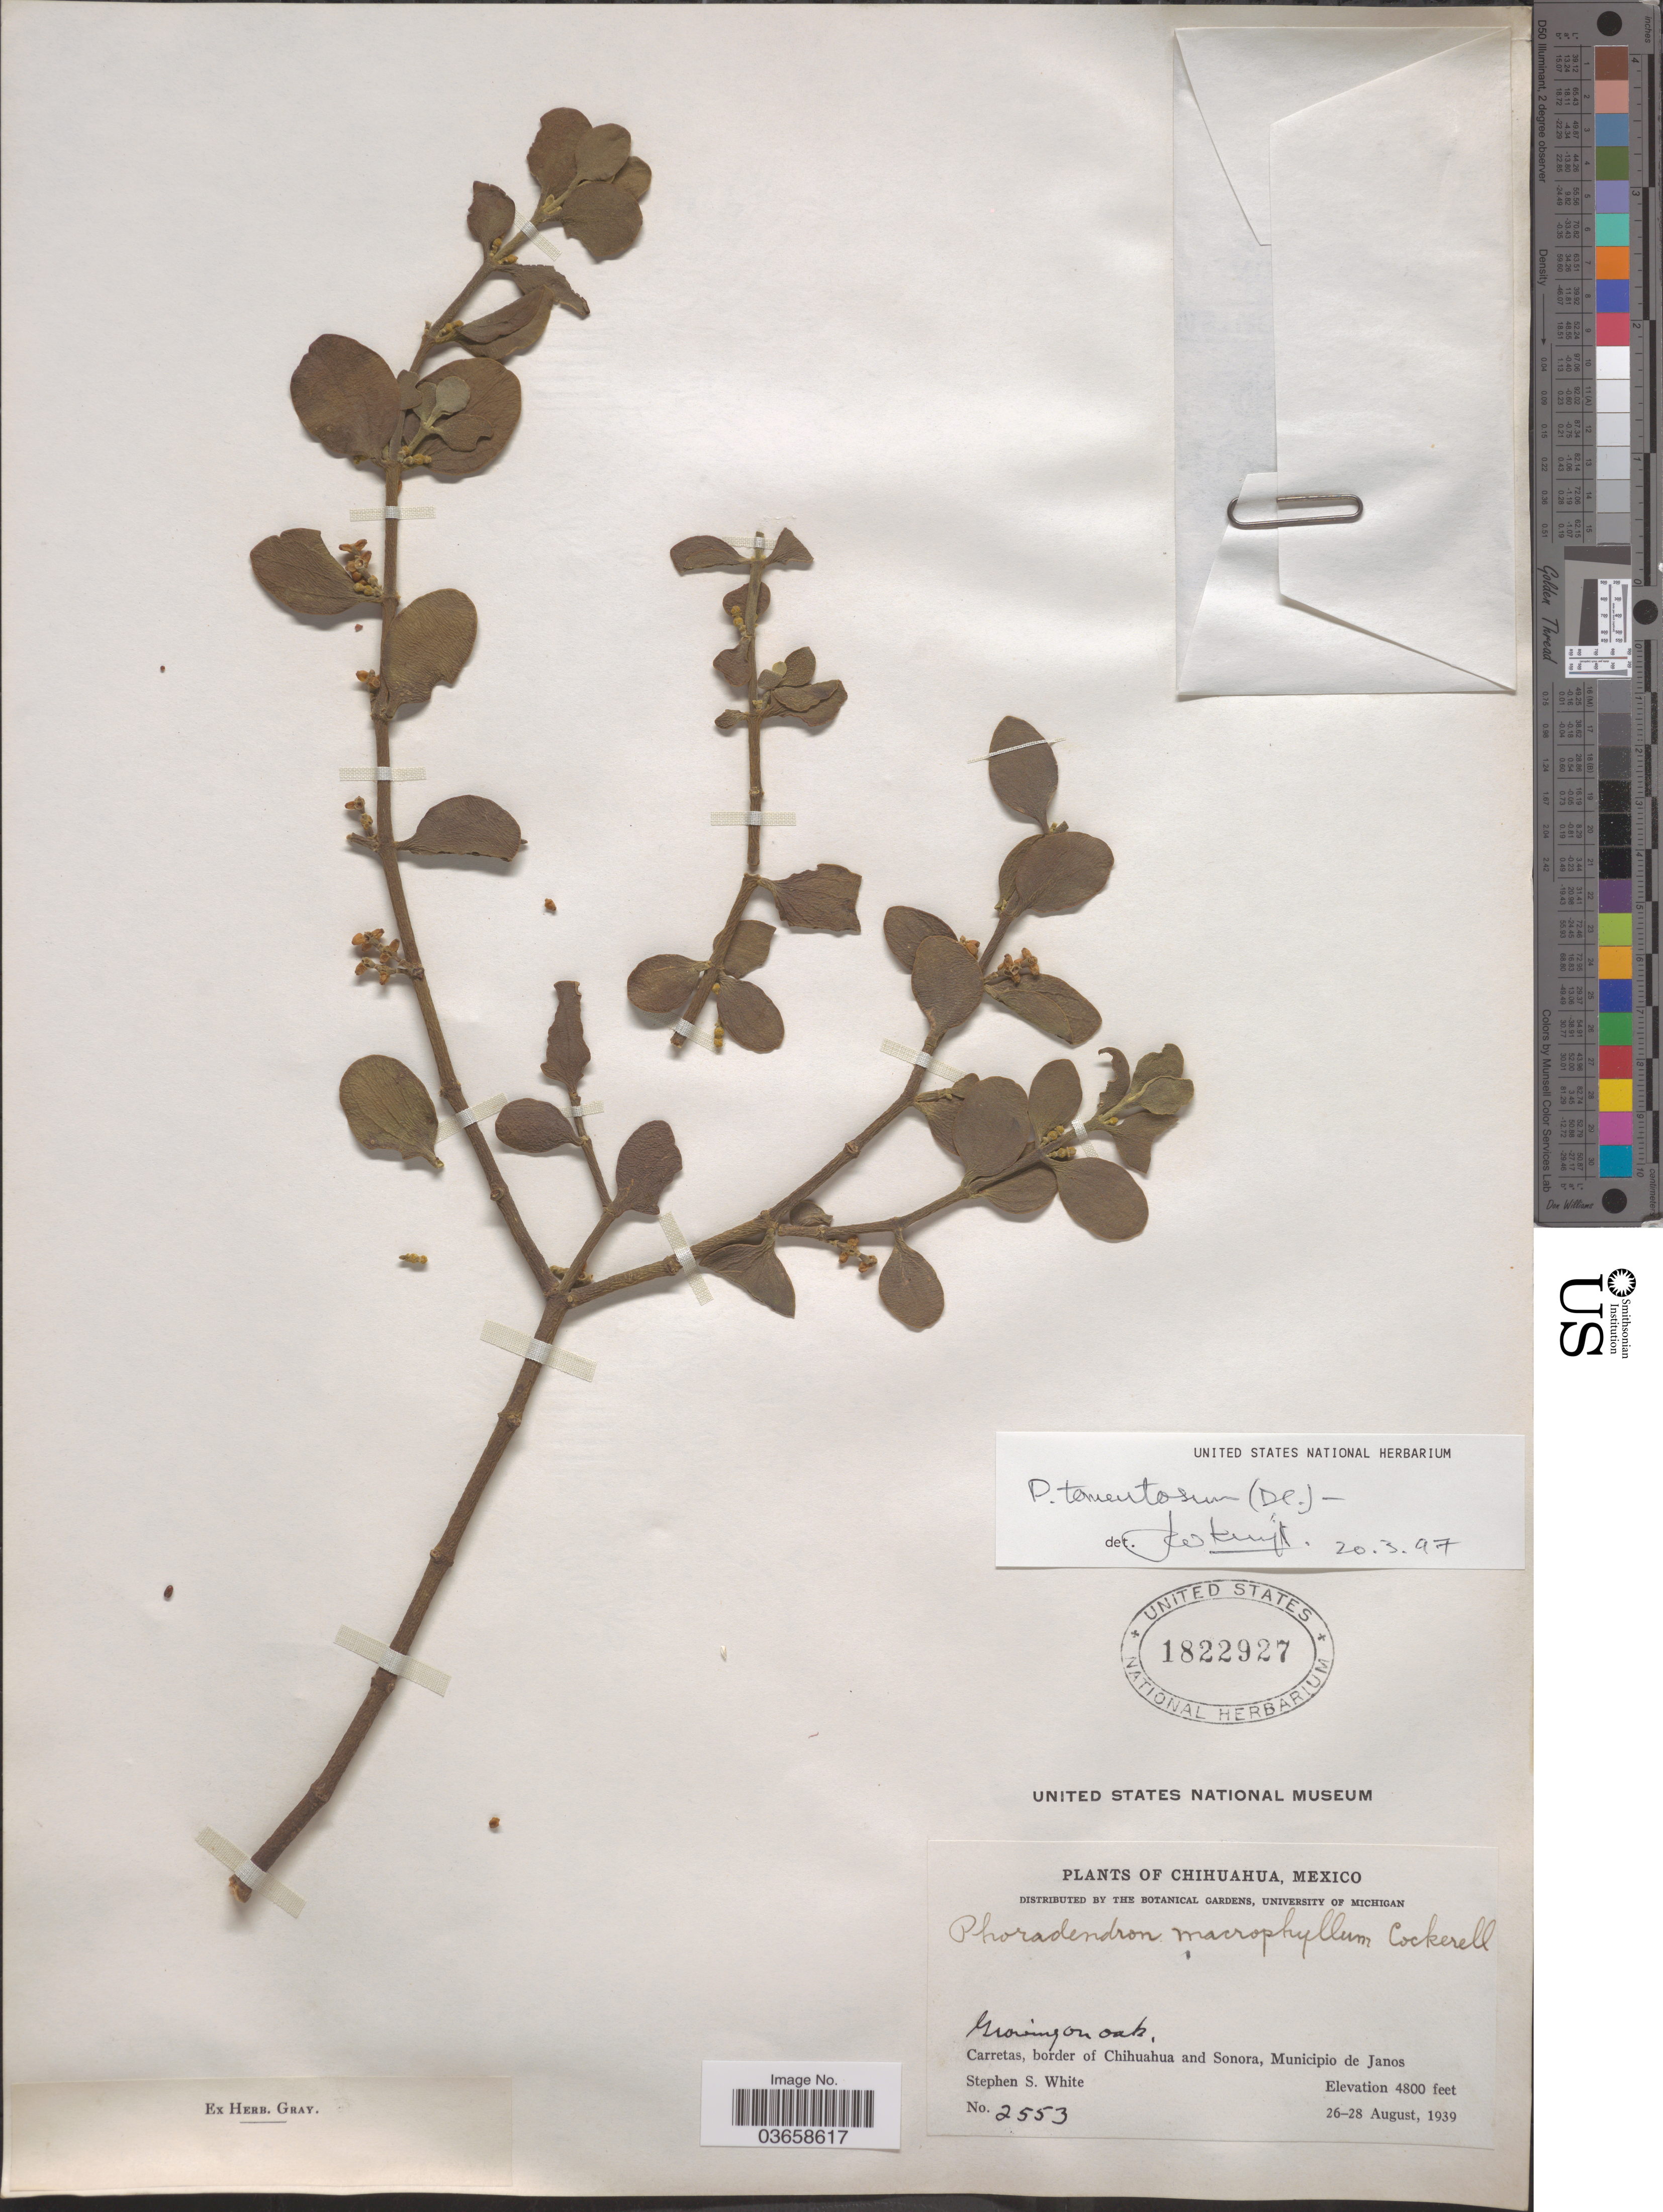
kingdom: Plantae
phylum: Tracheophyta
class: Magnoliopsida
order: Santalales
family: Viscaceae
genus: Phoradendron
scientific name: Phoradendron tomentosum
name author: DC.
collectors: S. S. White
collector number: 2553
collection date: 1939-08-26/1939-08-28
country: Mexico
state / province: Chihuahua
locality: Carretas, border of Chichuahua and Sonora, Municipio de Janos.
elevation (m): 1463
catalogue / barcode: US 1822927